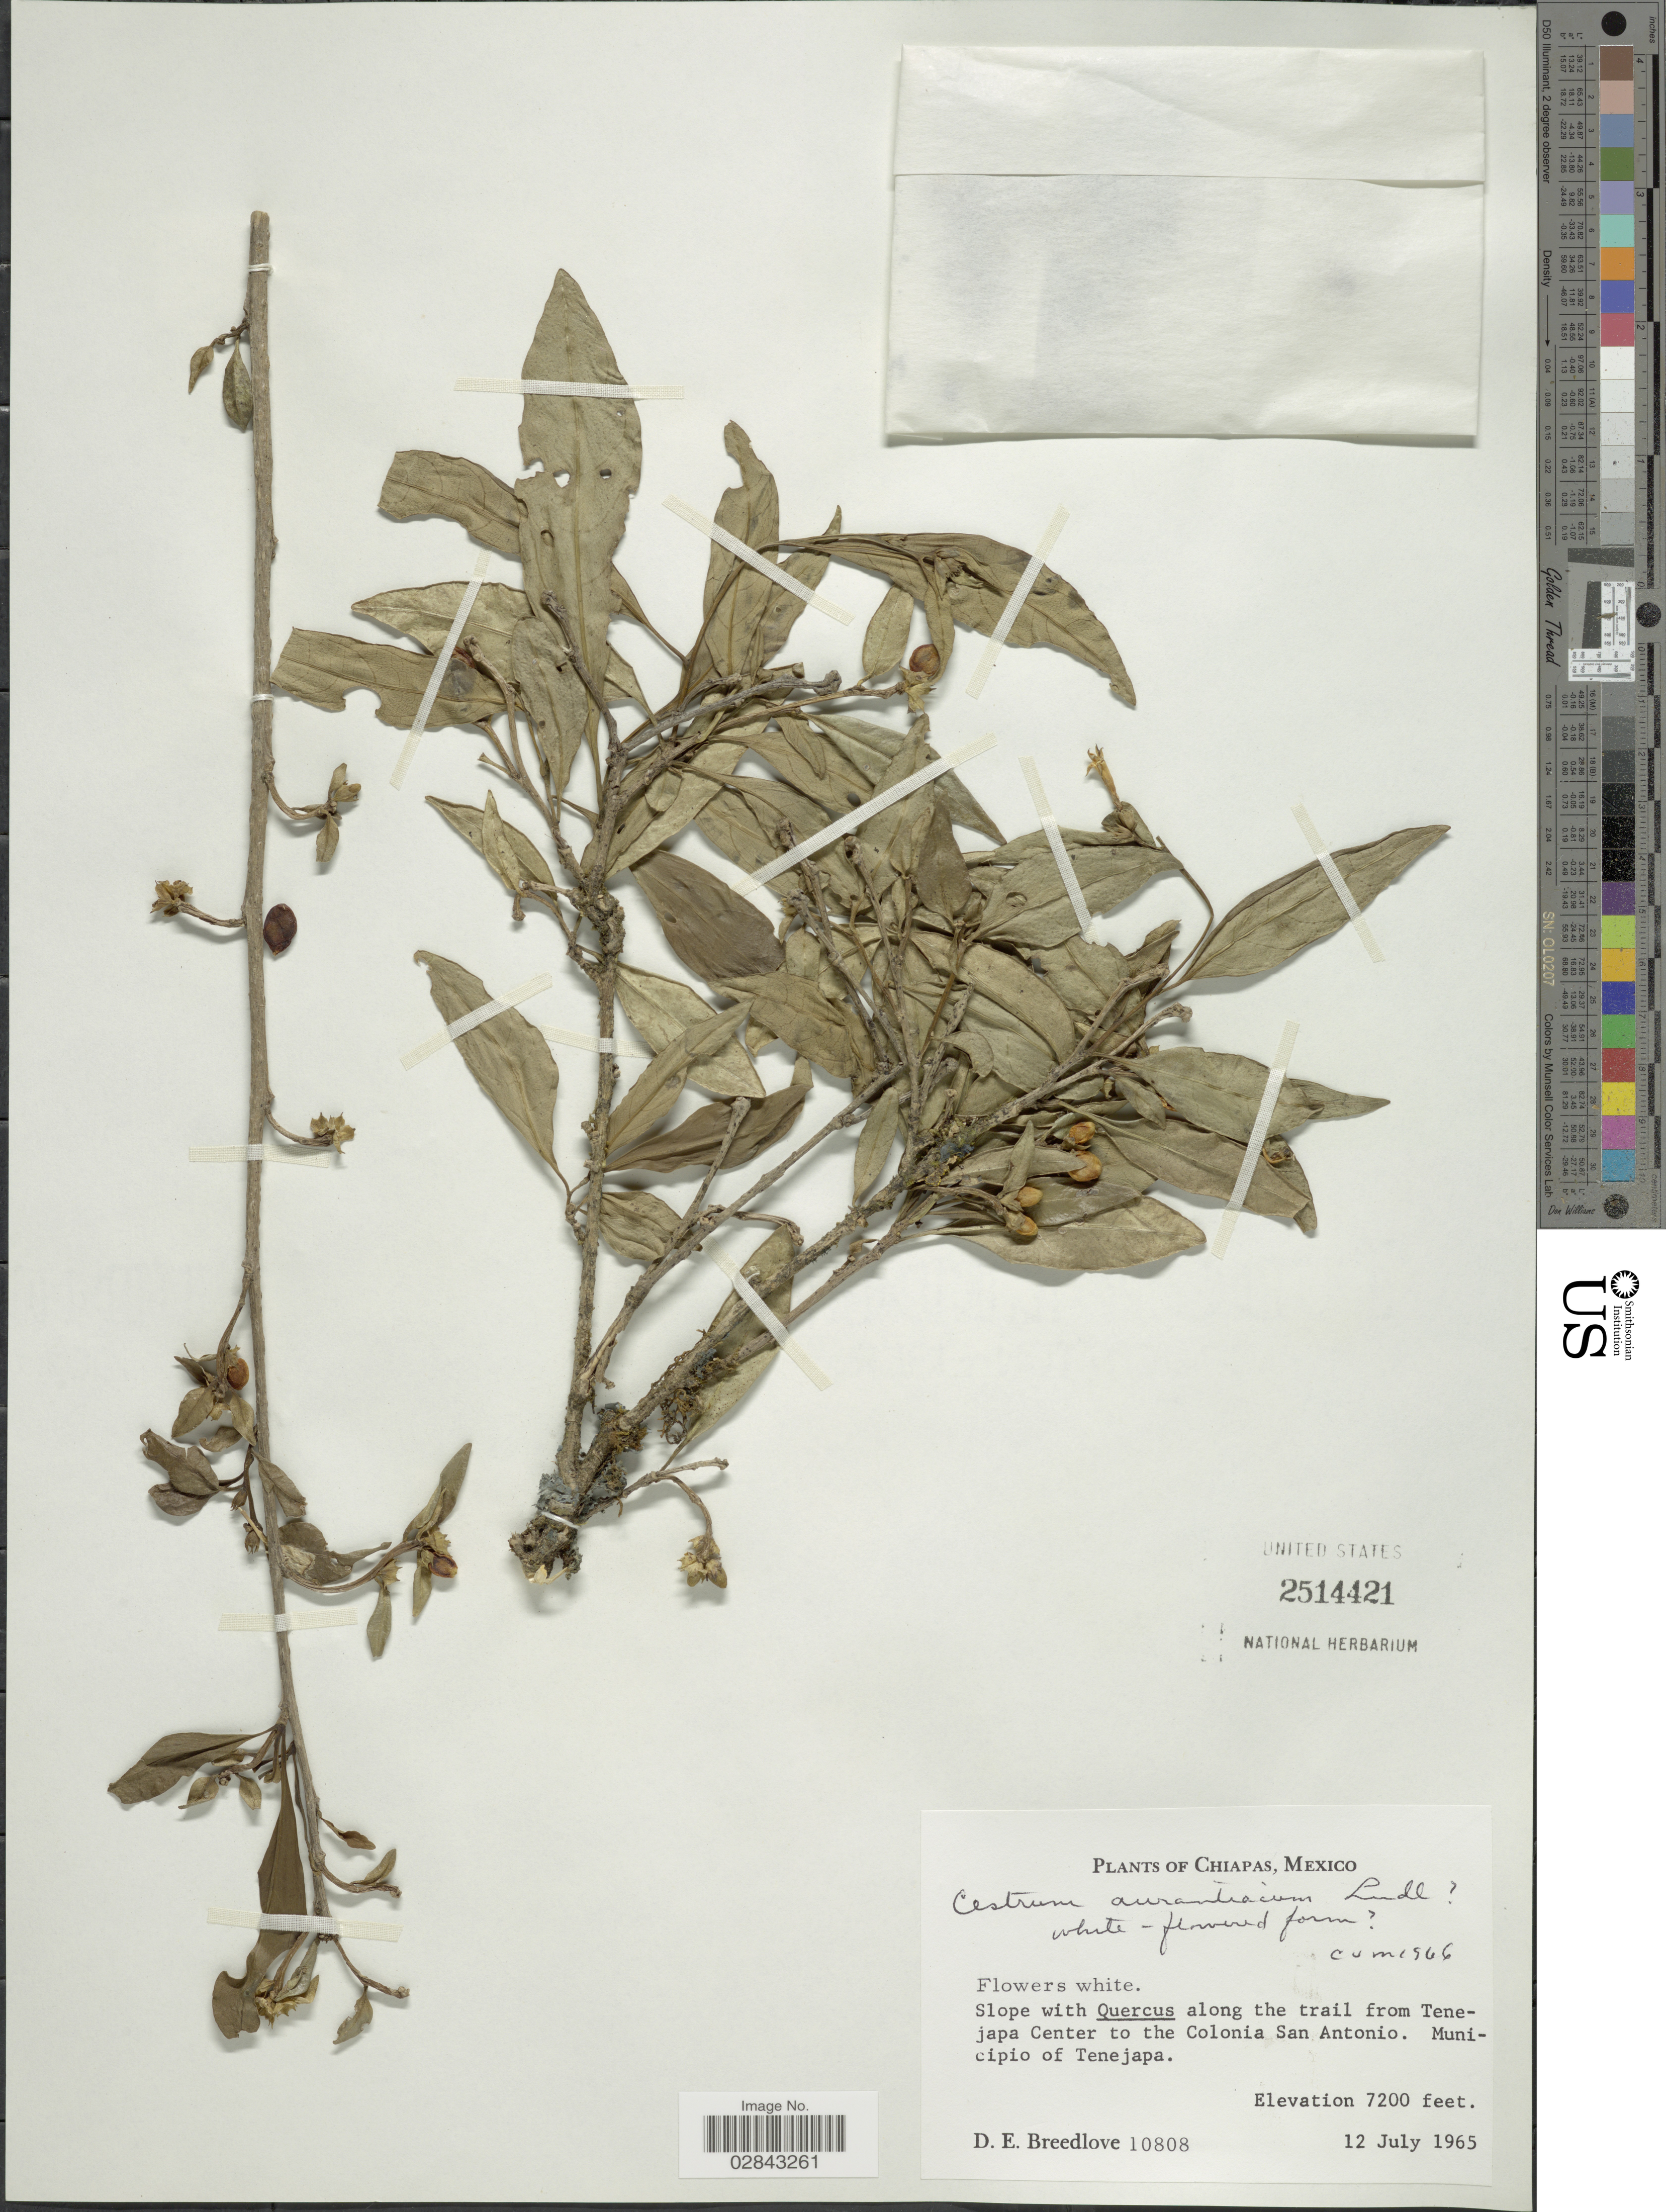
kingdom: Plantae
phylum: Tracheophyta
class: Magnoliopsida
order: Solanales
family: Solanaceae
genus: Cestrum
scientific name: Cestrum aurantiacum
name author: Lindley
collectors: D. E. Breedlove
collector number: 10808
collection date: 1965-07-12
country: Mexico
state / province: Chiapas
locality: Slope with Quercus along the trail from Tenejapa Center to the Colonia San Antonio. Municipio of Tenejapa.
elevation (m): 2195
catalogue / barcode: US 2514421